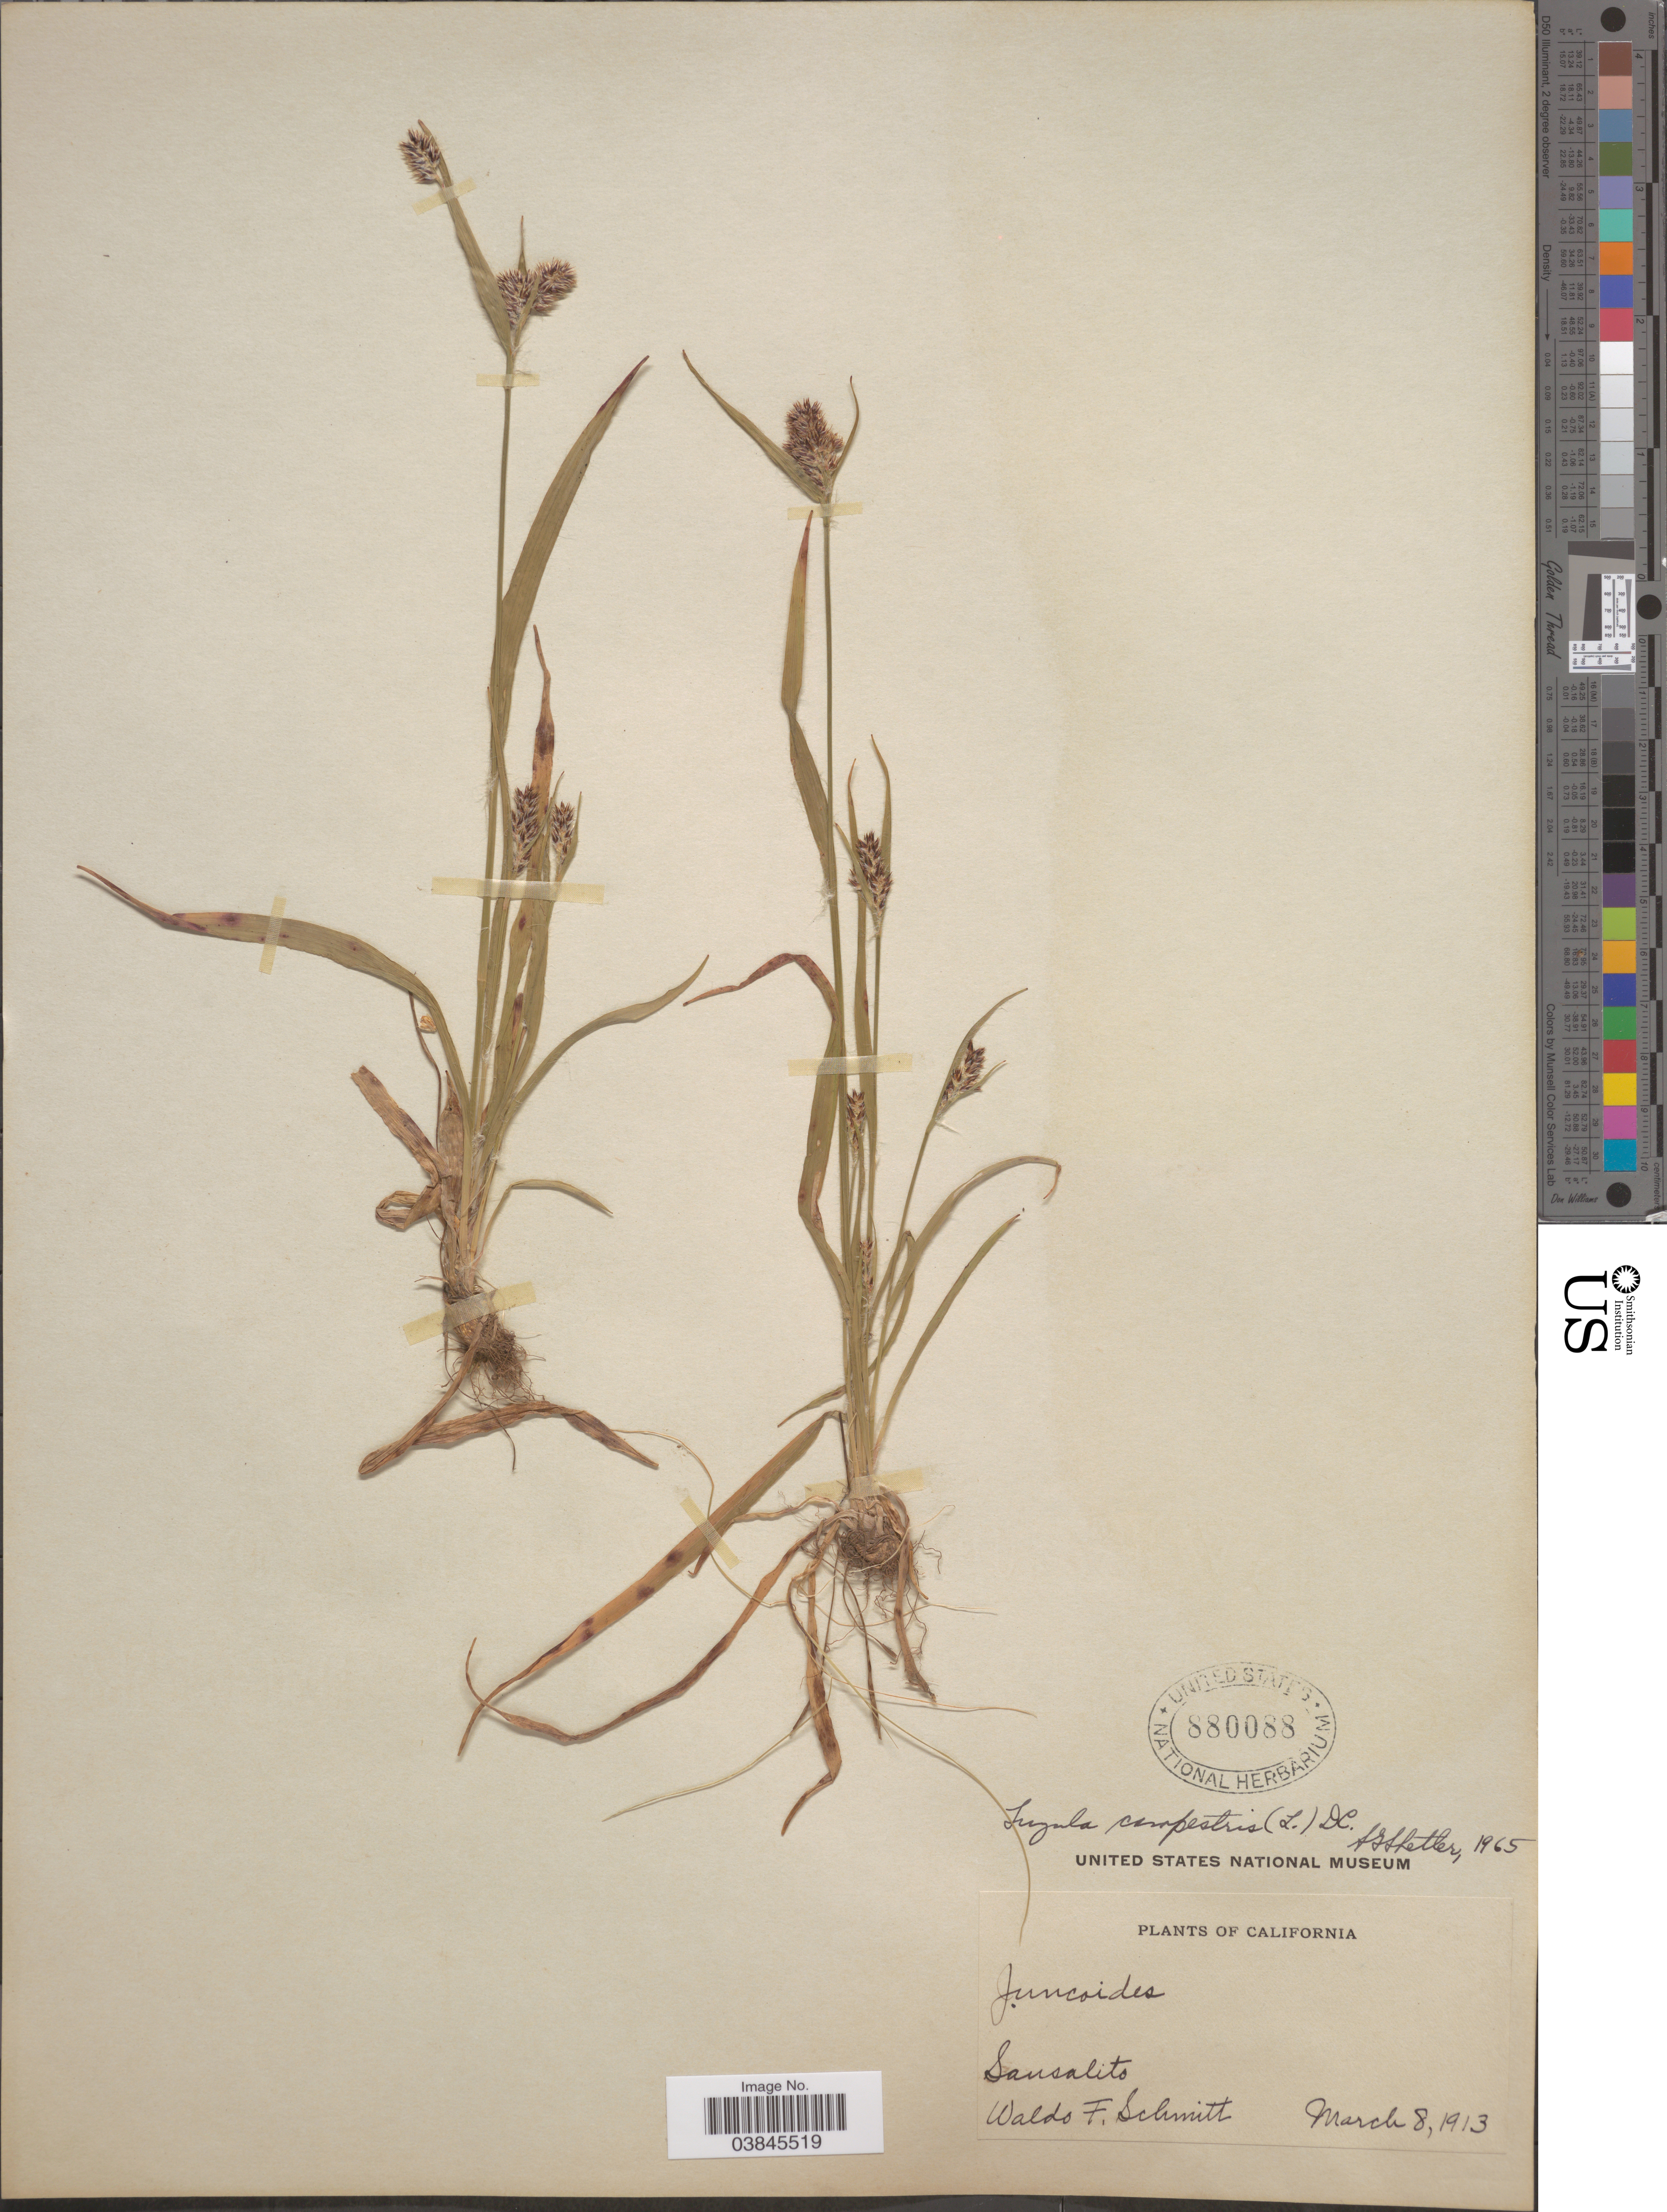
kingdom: Plantae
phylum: Tracheophyta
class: Liliopsida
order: Poales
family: Juncaceae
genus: Luzula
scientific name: Luzula campestris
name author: (L.) DC.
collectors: W. Schmidt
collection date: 1913-03-08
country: United States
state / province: California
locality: Sansalito.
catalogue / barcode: US 880088